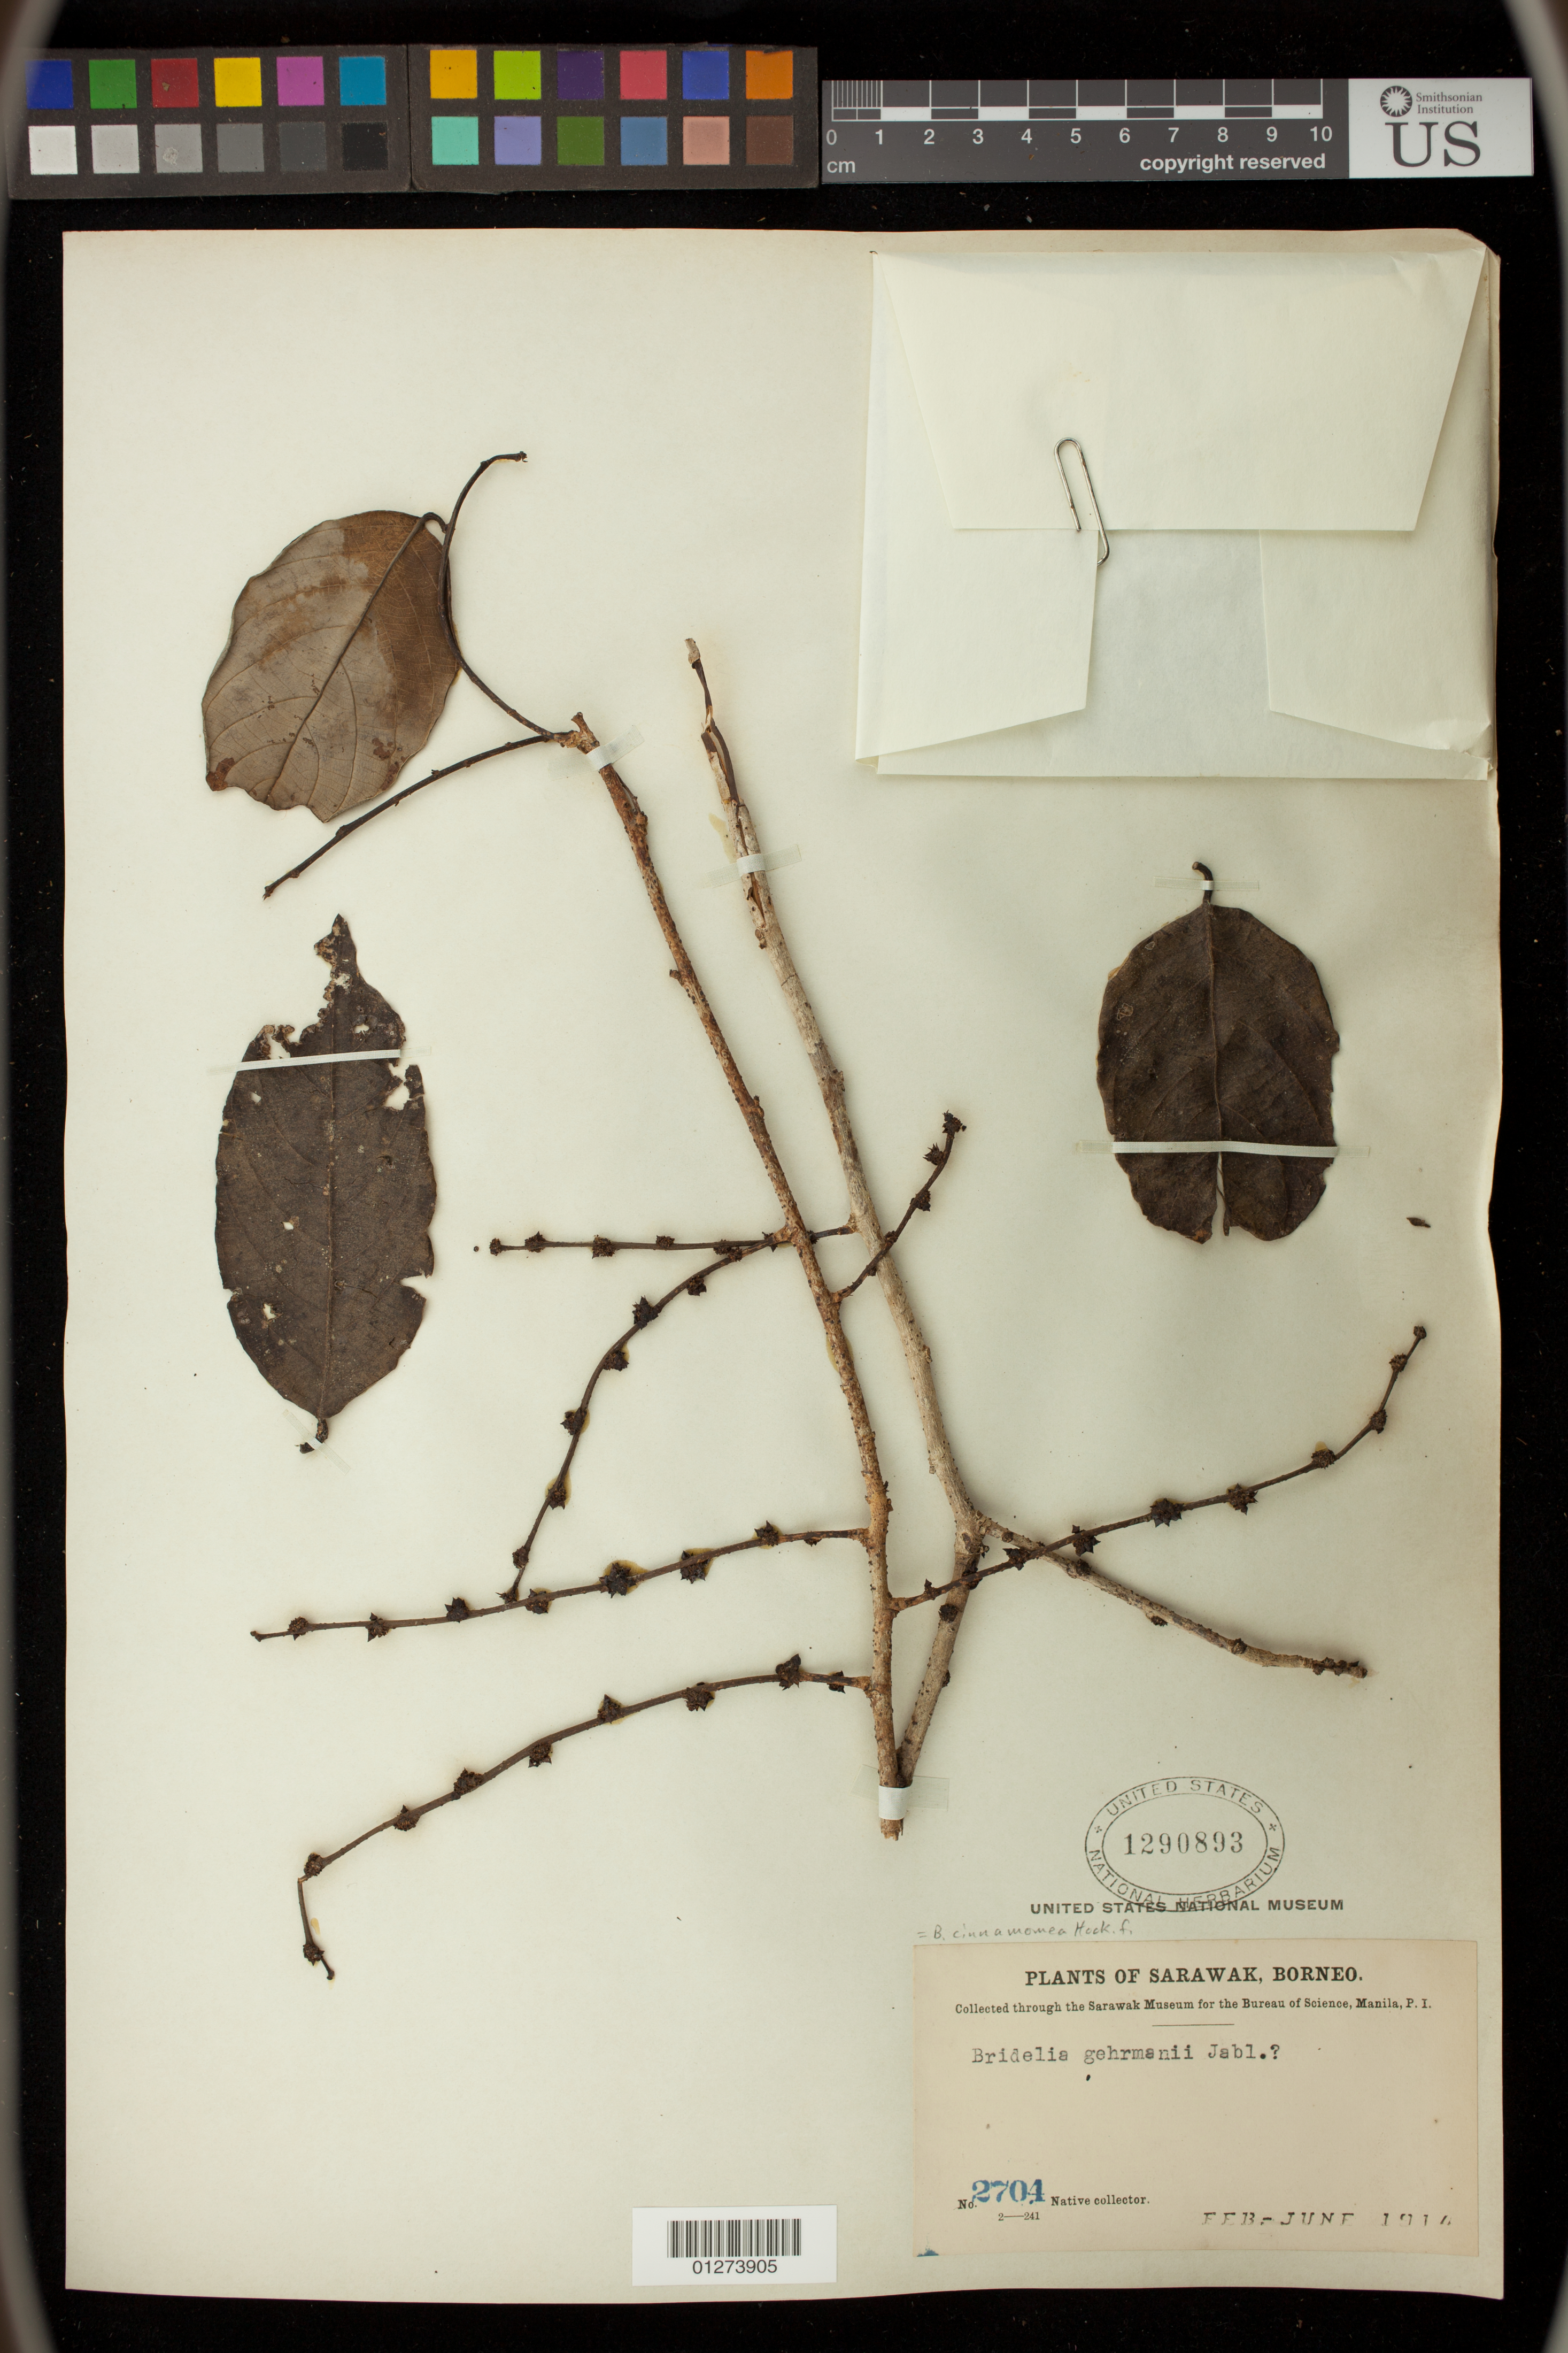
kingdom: Plantae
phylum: Tracheophyta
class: Magnoliopsida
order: Malpighiales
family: Phyllanthaceae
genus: Bridelia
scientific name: Bridelia cinnamomea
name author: Hook. f.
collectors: Native collector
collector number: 2704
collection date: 1914-02/1914-06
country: Malaysia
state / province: Sarawak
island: Borneo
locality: Borneo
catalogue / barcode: US 1290893